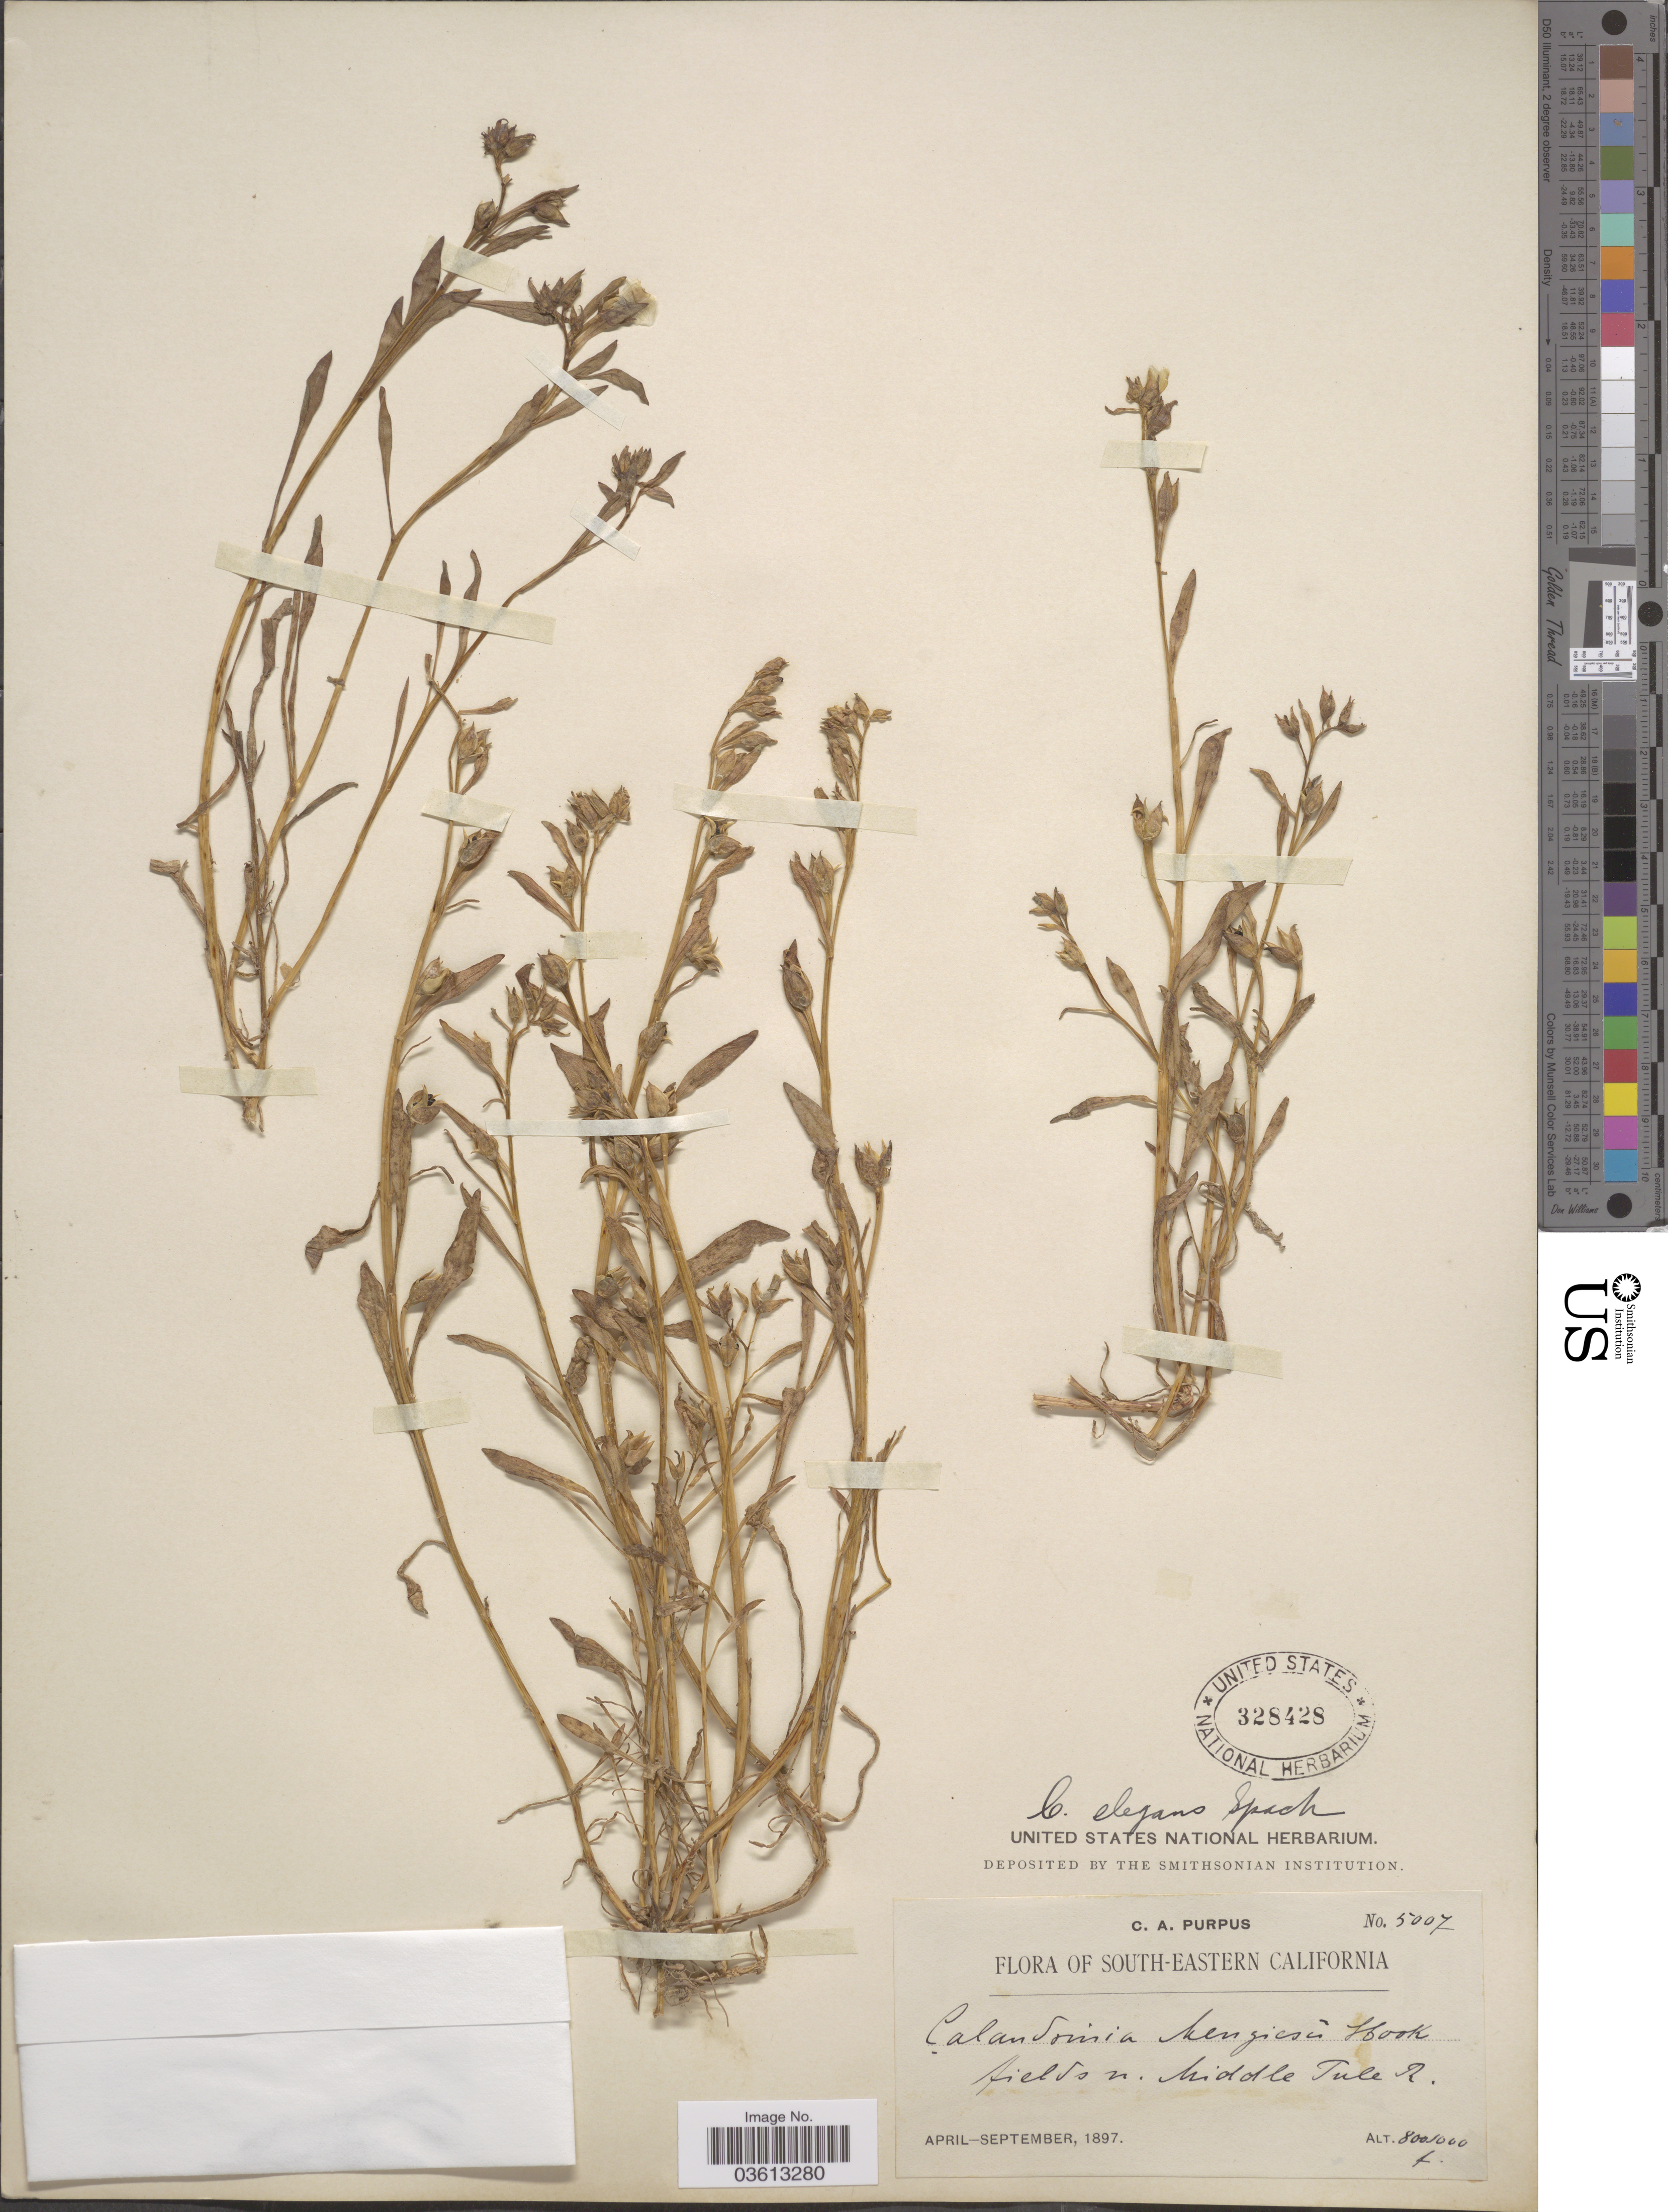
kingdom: Plantae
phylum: Tracheophyta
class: Magnoliopsida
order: Caryophyllales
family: Montiaceae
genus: Calandrinia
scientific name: Calandrinia ciliata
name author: (Ruiz & Pav.) DC.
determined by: Strong, Mark T., (BOT), Smithsonian Institution - National Museum of Natural History (UNITED STATES)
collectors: C. A. Purpus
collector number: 5007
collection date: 1897-04/1897-09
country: United States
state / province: California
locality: South-Eastern California. Fields n. Middle Tule R.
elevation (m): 244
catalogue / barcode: US 328428